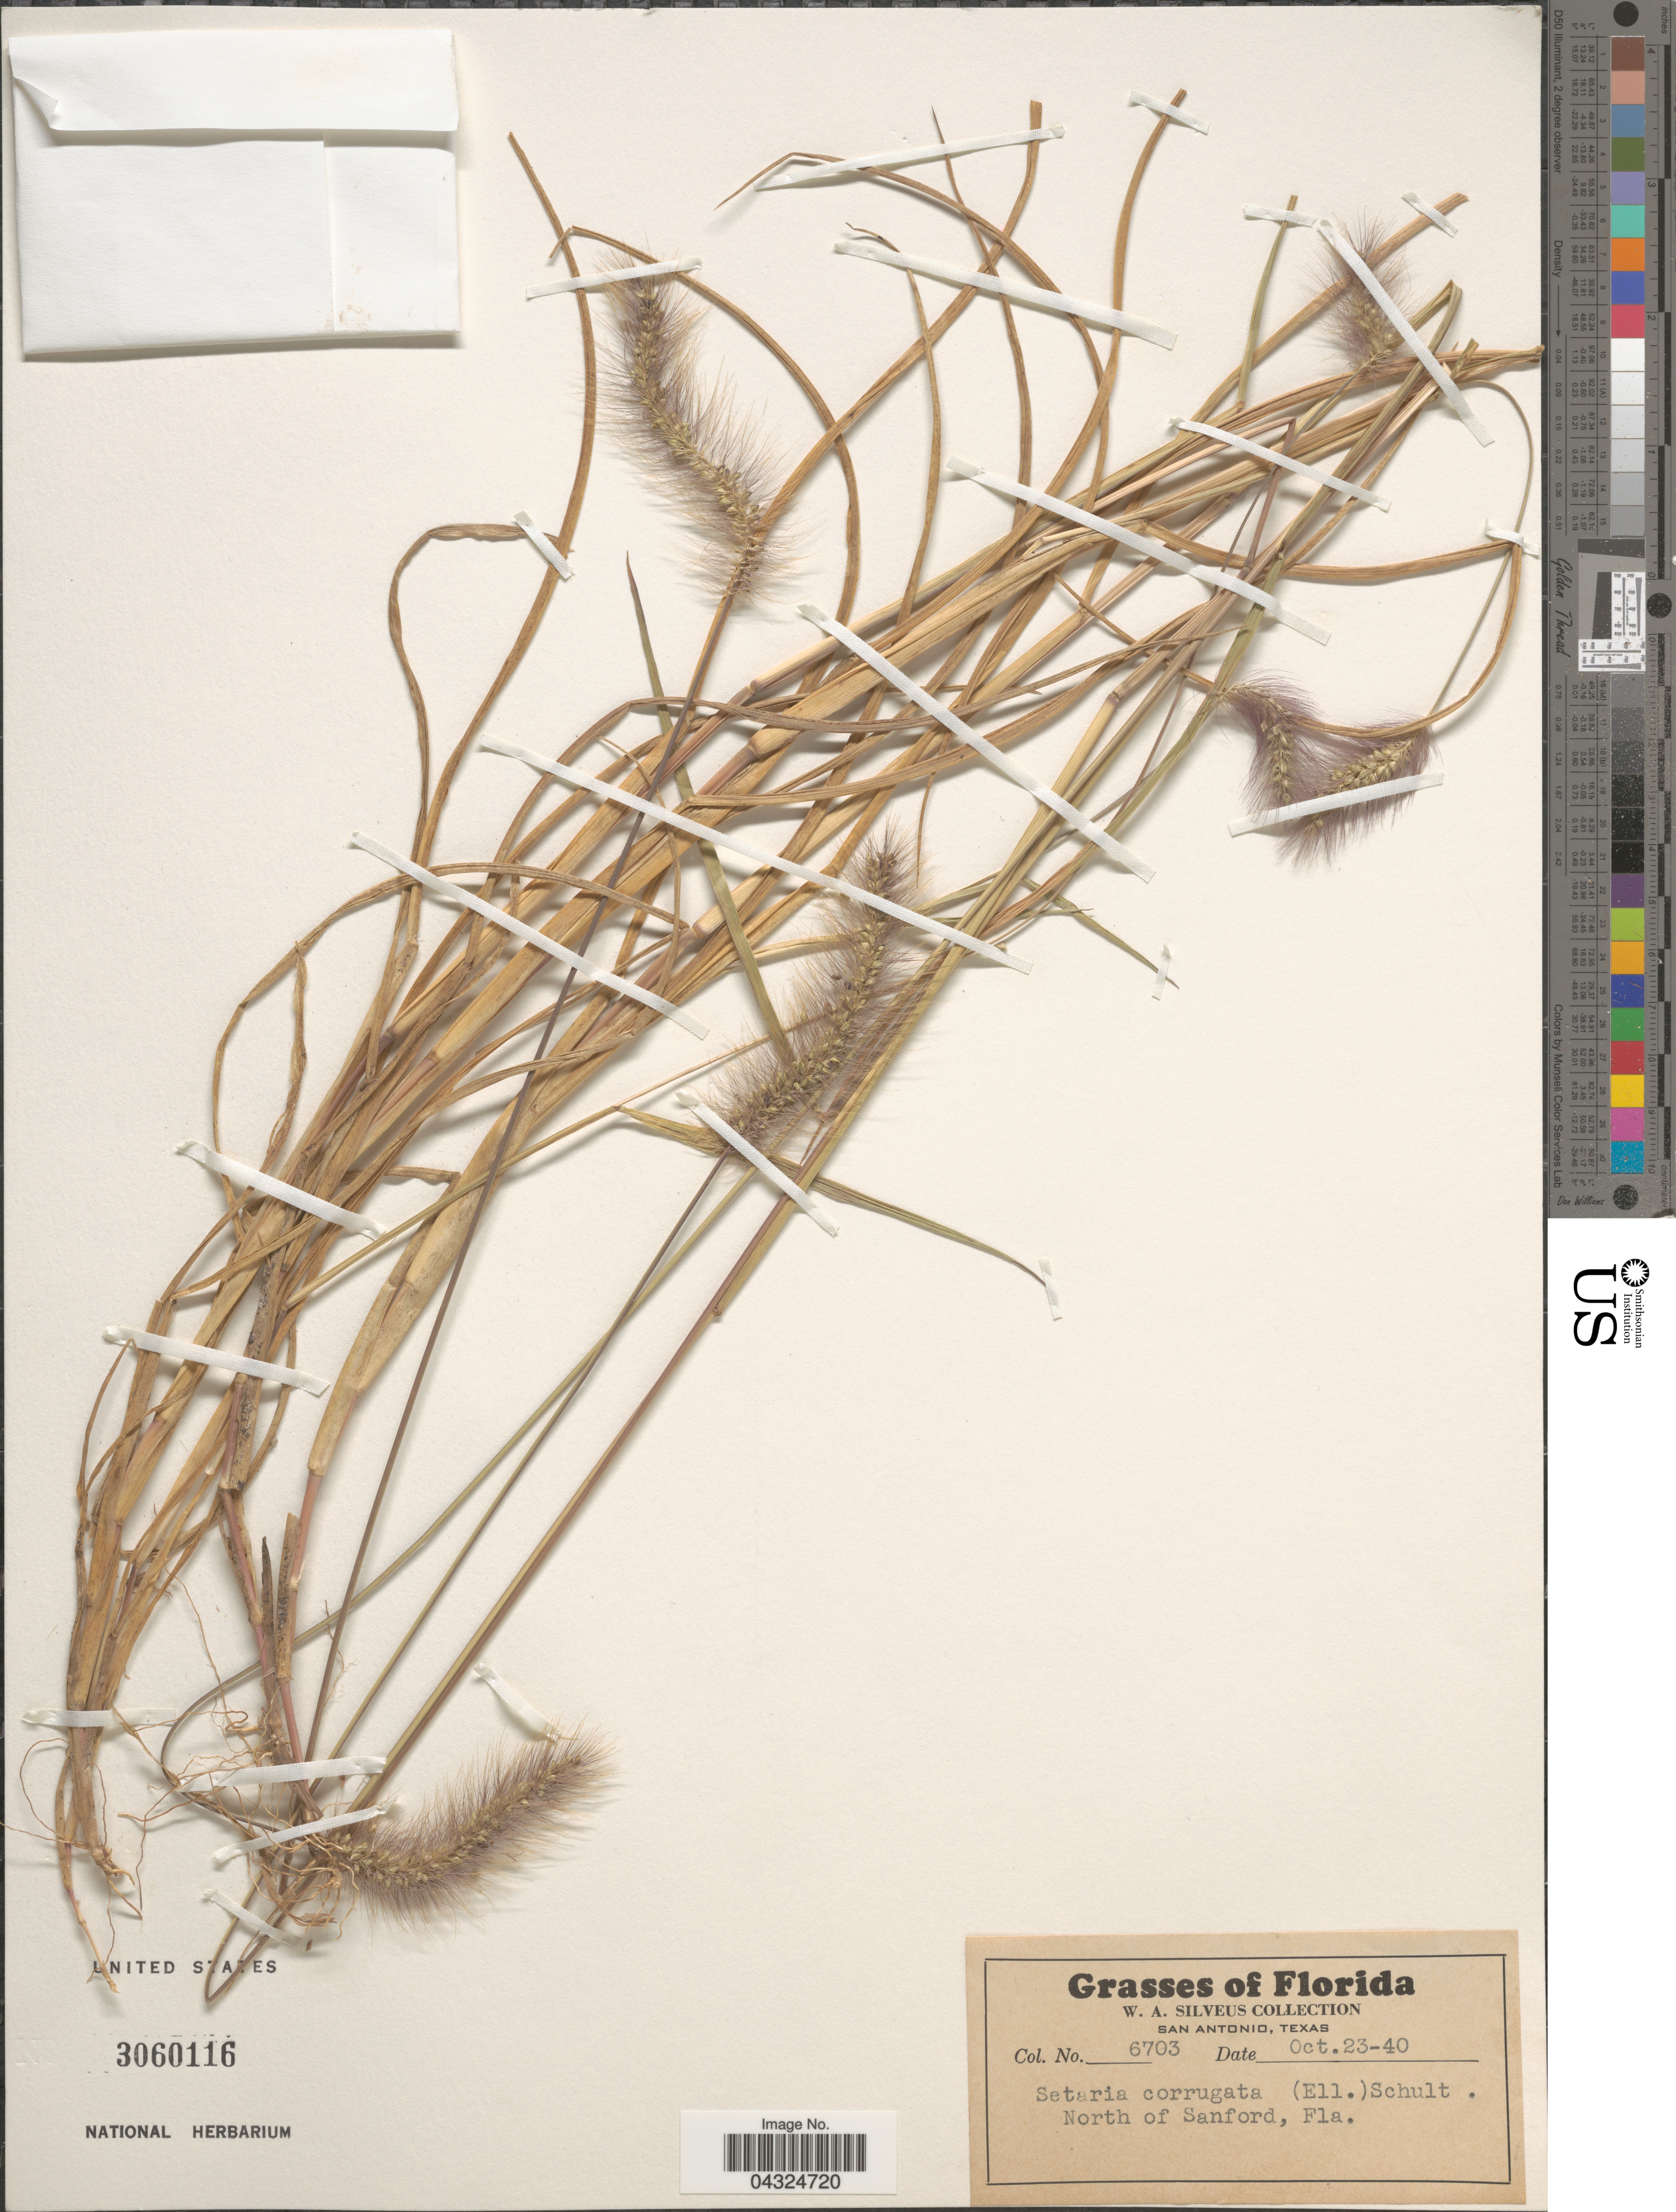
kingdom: Plantae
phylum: Tracheophyta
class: Liliopsida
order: Poales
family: Poaceae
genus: Setaria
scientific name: Setaria corrugata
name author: (Elliott) Schult.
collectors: W. Silveus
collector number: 6703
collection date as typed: Transcribed d/m/y: 23/10/40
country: United States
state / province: Florida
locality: North of Sanford.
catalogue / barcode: US 3060116